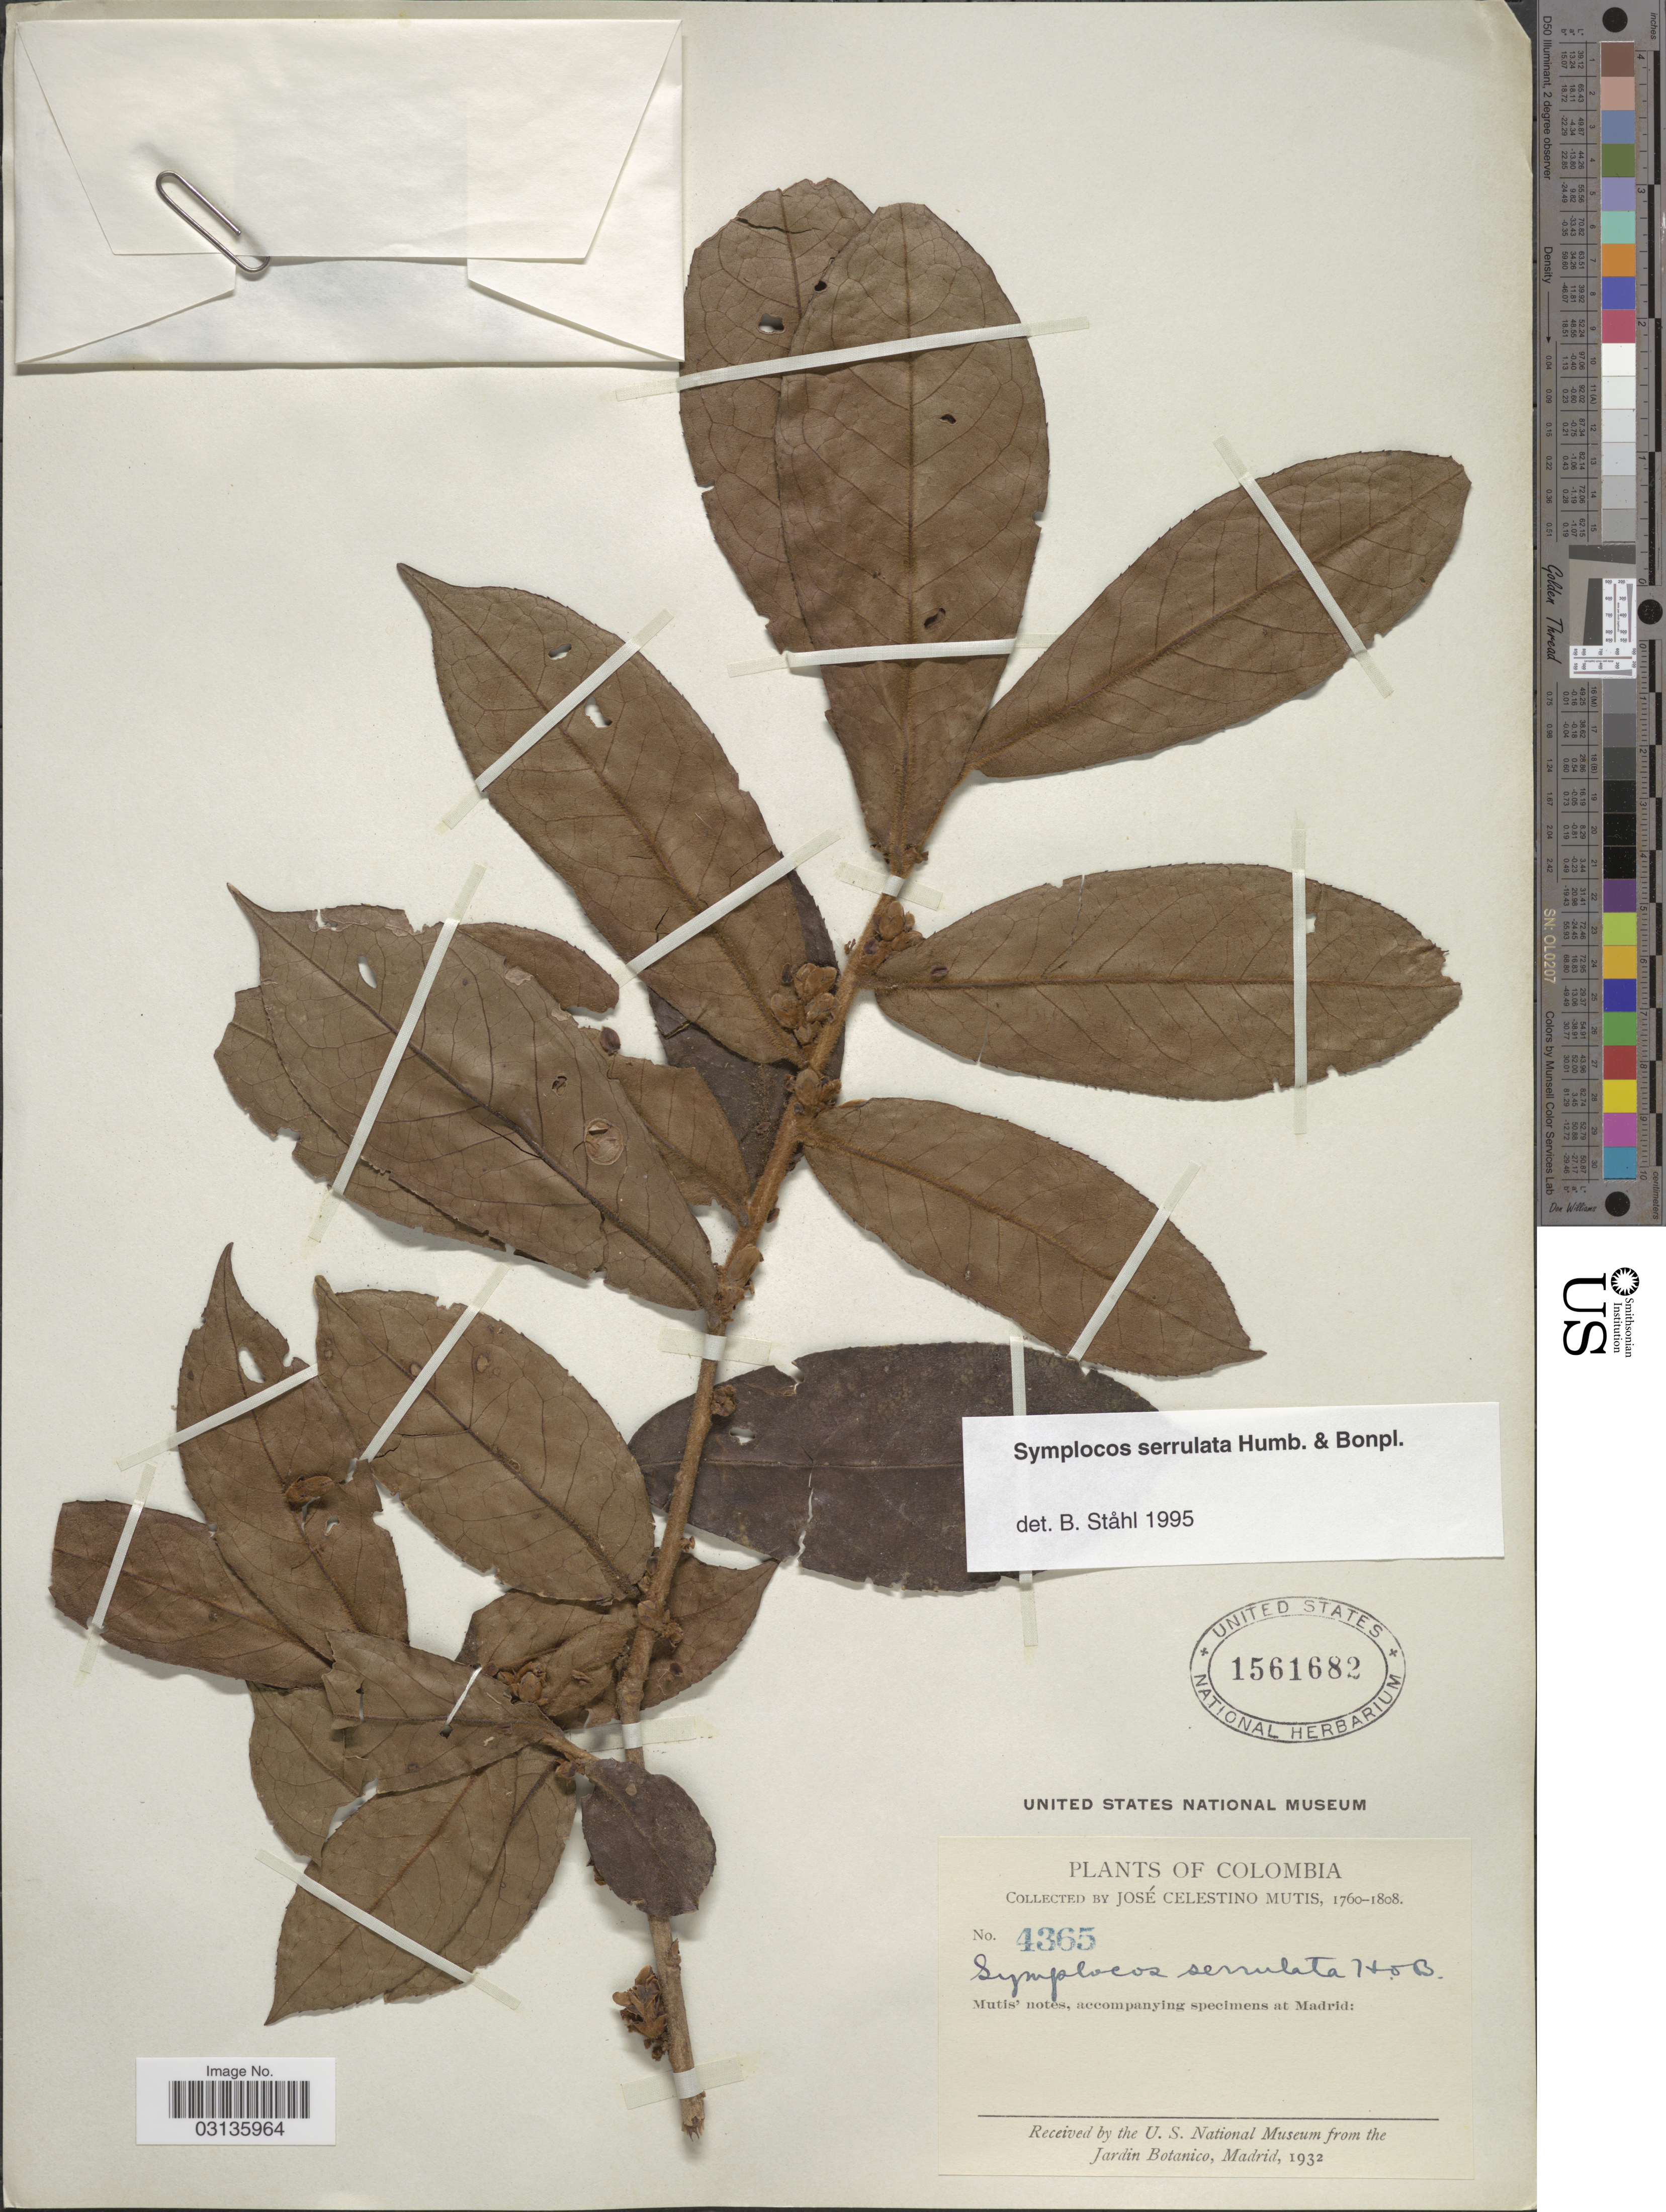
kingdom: Plantae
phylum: Tracheophyta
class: Magnoliopsida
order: Ericales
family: Symplocaceae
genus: Symplocos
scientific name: Symplocos serrulata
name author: Bonpl.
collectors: J. C. B. Mutis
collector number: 4365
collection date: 1760/1808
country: Colombia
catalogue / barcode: US 1561682